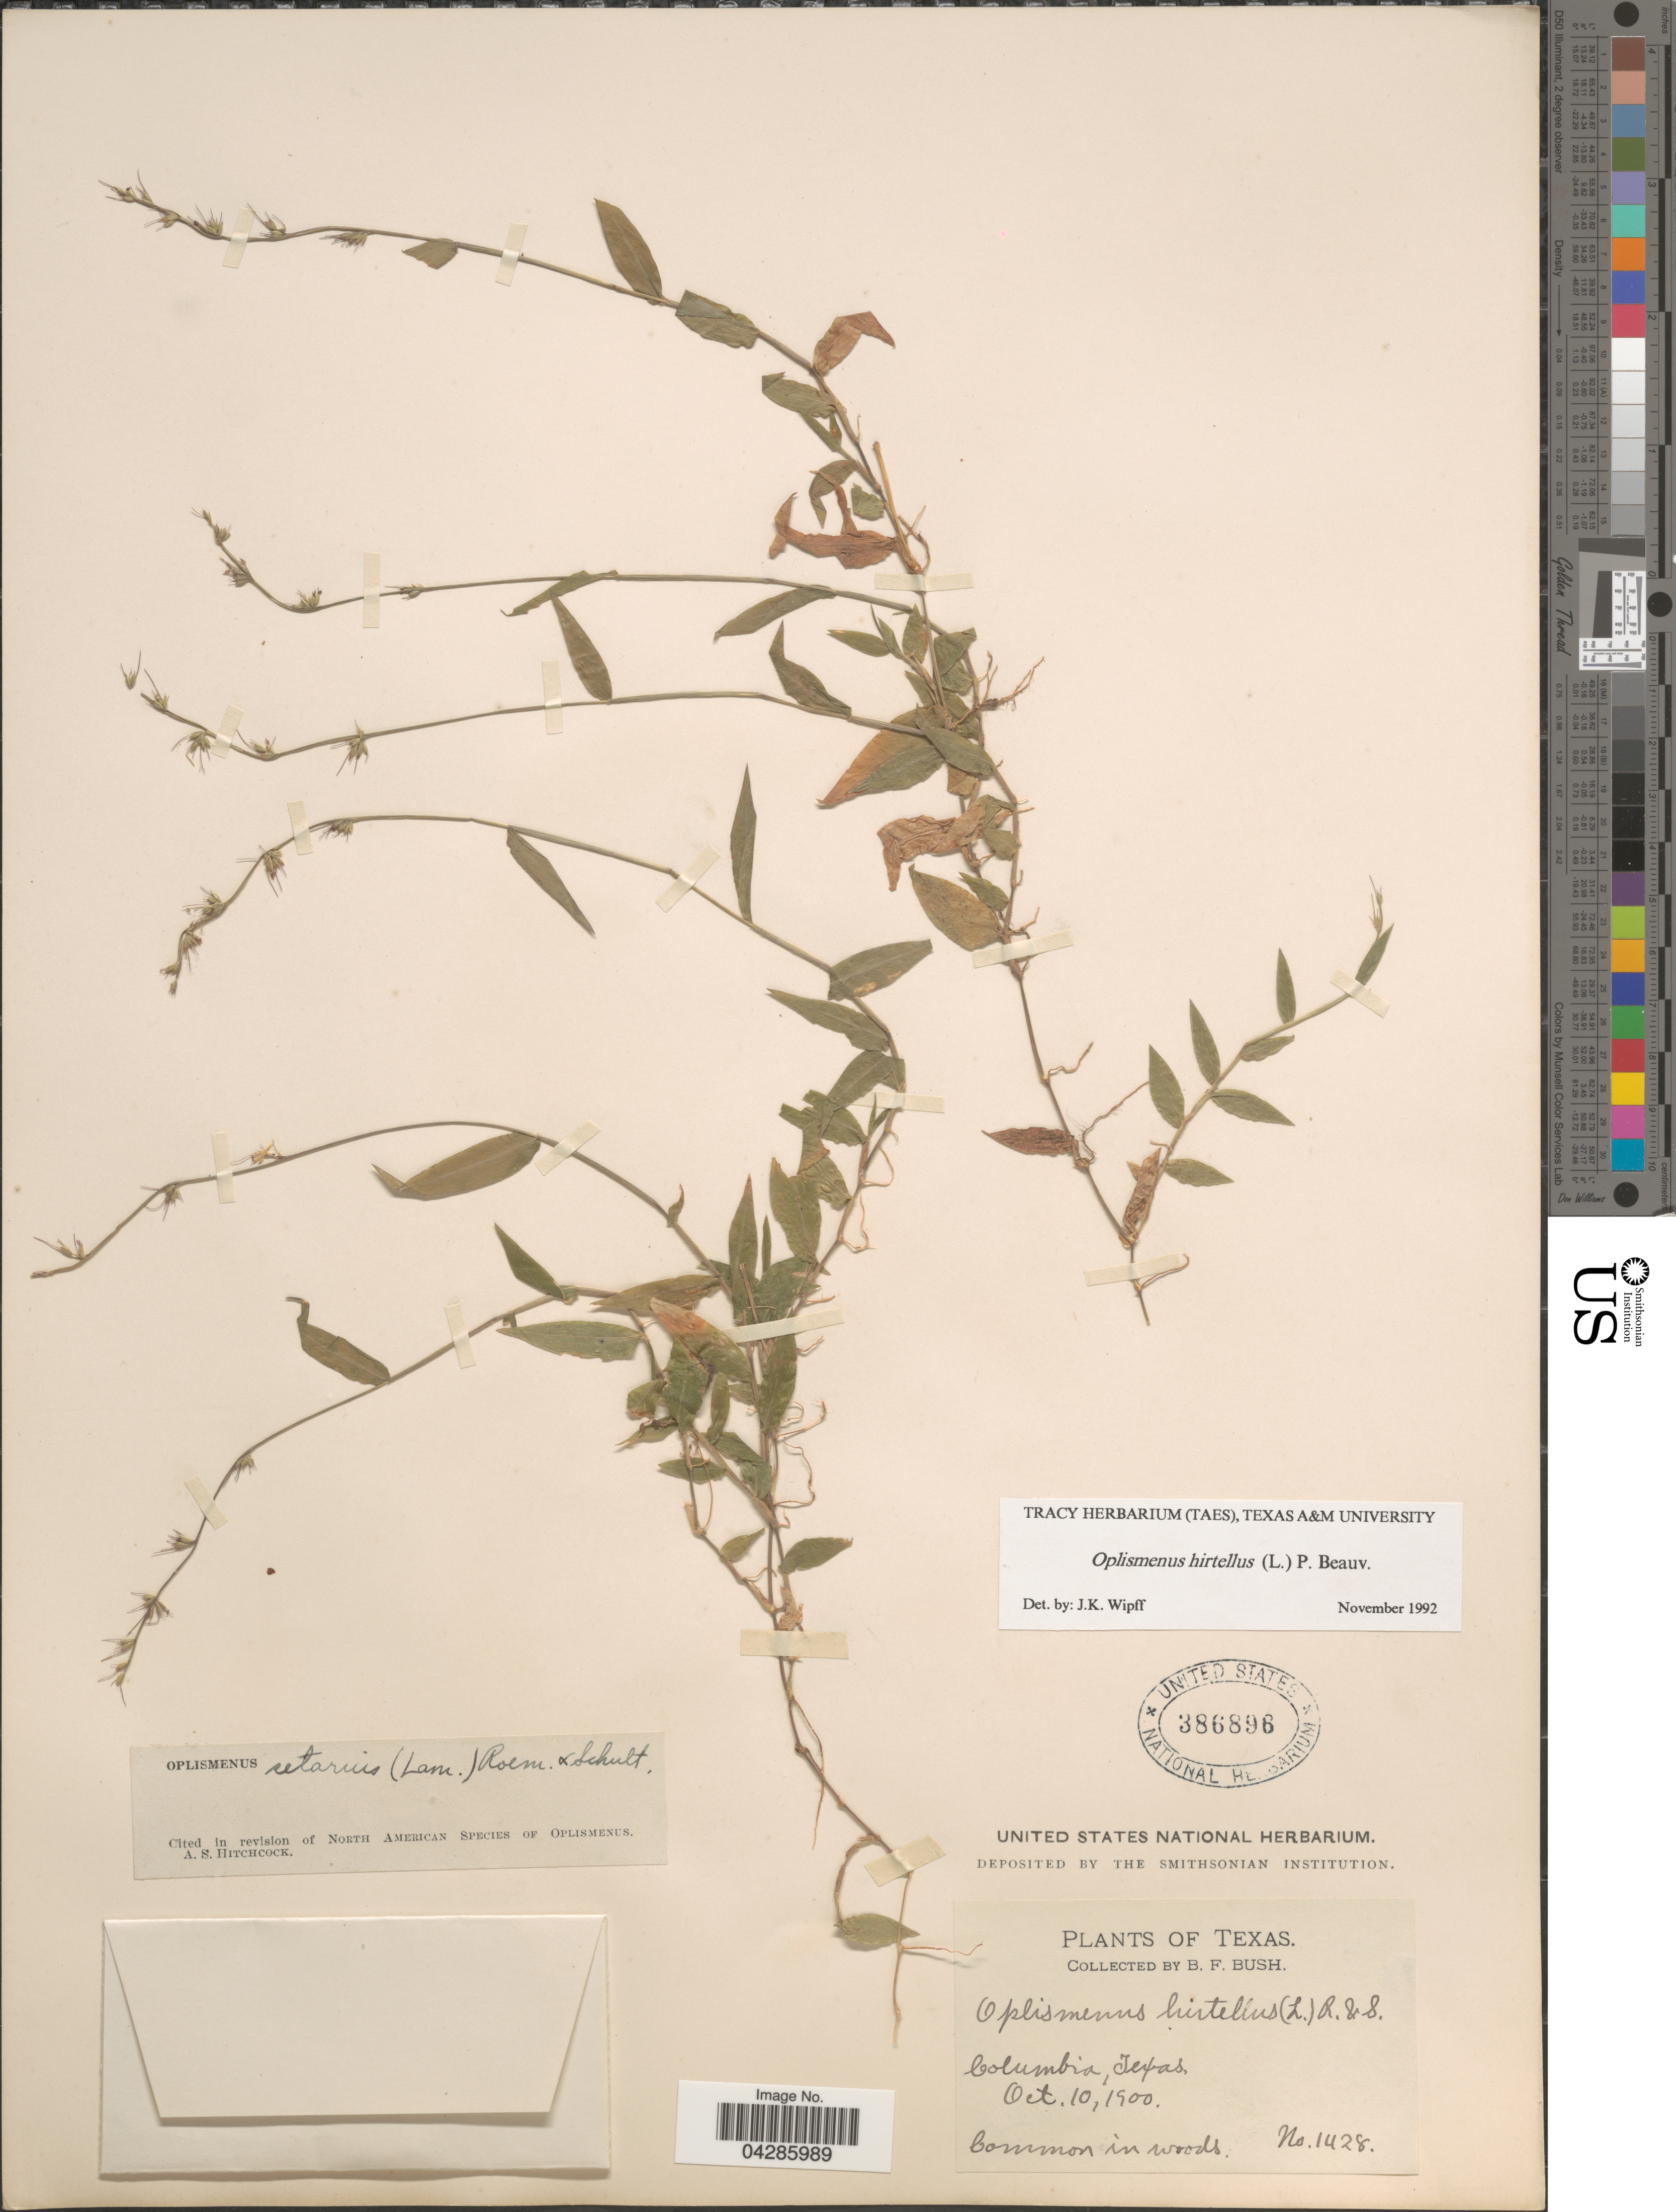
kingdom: Plantae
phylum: Tracheophyta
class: Liliopsida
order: Poales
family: Poaceae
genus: Oplismenus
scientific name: Oplismenus hirtellus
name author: (L.) P. Beauv.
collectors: B. F. Bush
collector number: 1428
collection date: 1900-10-10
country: United States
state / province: Texas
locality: Columbia. Common in woods.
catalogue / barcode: US 386896